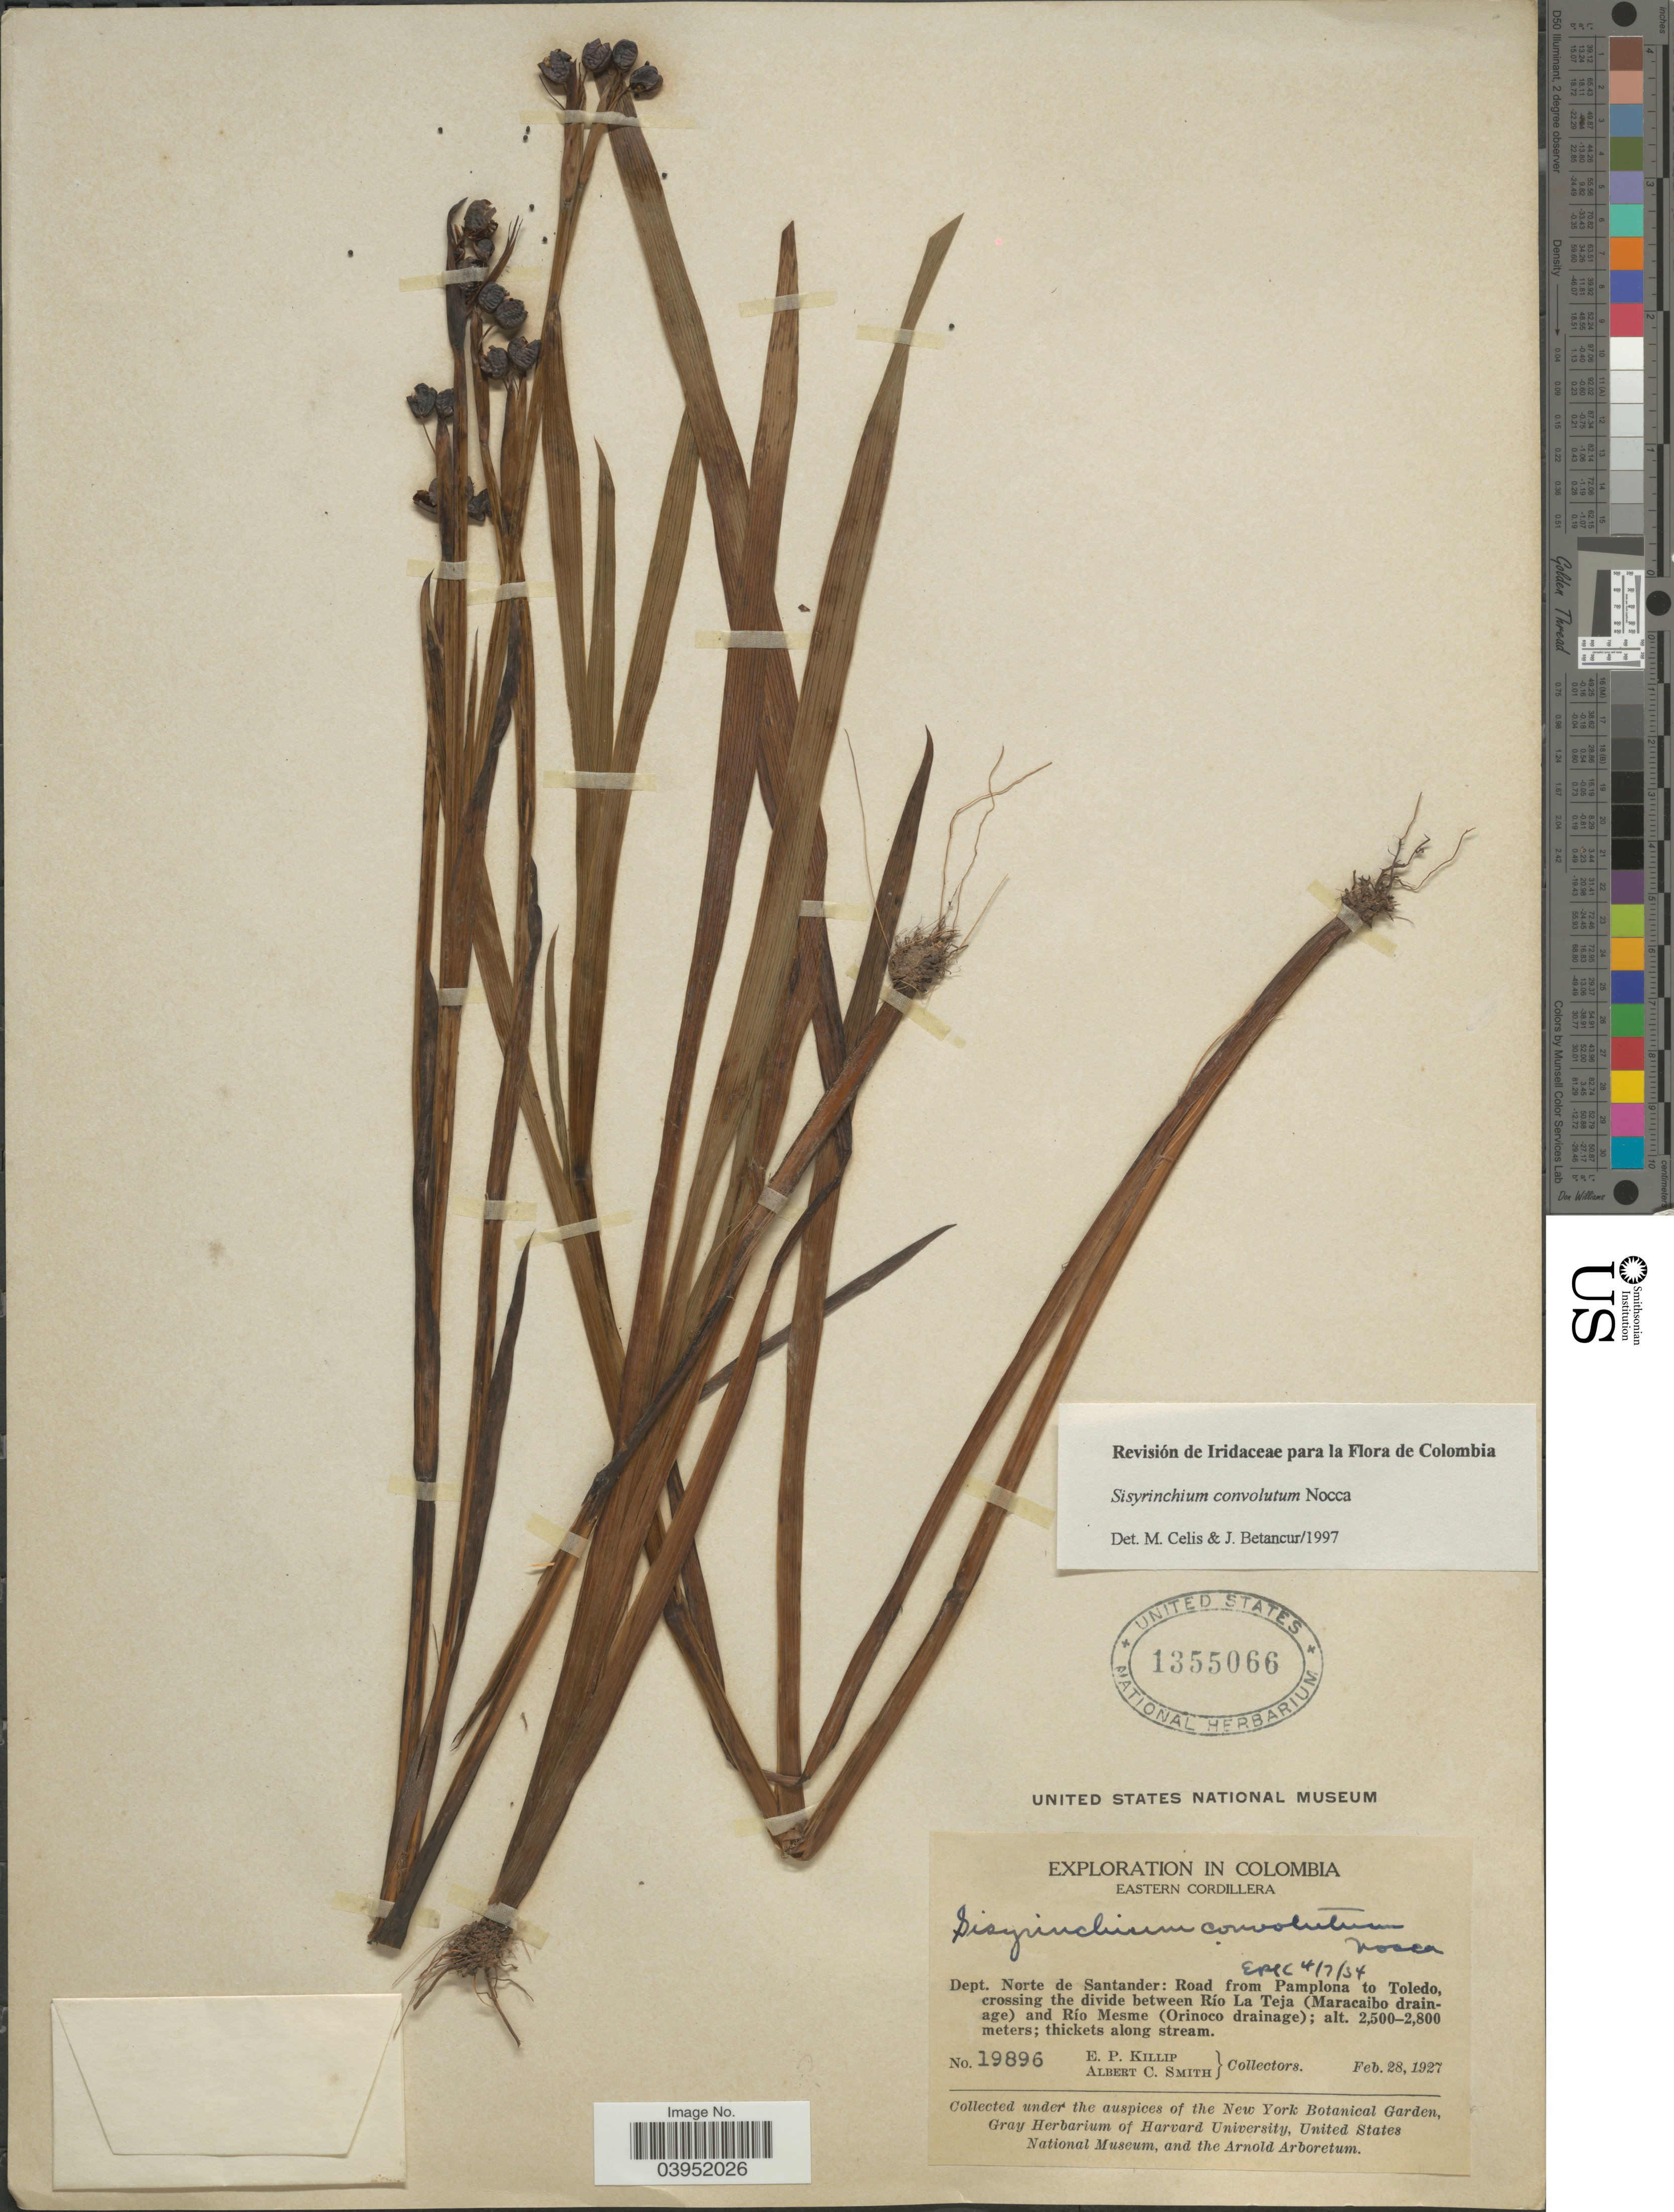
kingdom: Plantae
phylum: Tracheophyta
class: Liliopsida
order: Asparagales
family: Iridaceae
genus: Sisyrinchium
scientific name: Sisyrinchium convolutum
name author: Nocca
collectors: E. P. Killip & A. C. Smith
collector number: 19896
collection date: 1927-02-28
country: Colombia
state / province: Norte de Santander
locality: Eastern Cordillera. Dept. Norte de Santander: Road from Pamplona to Toledo, crossing the divide between Río La Teja (Maracaibo drainage) and Río Mesme (Orinoco drainage).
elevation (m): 2500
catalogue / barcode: US 1355066